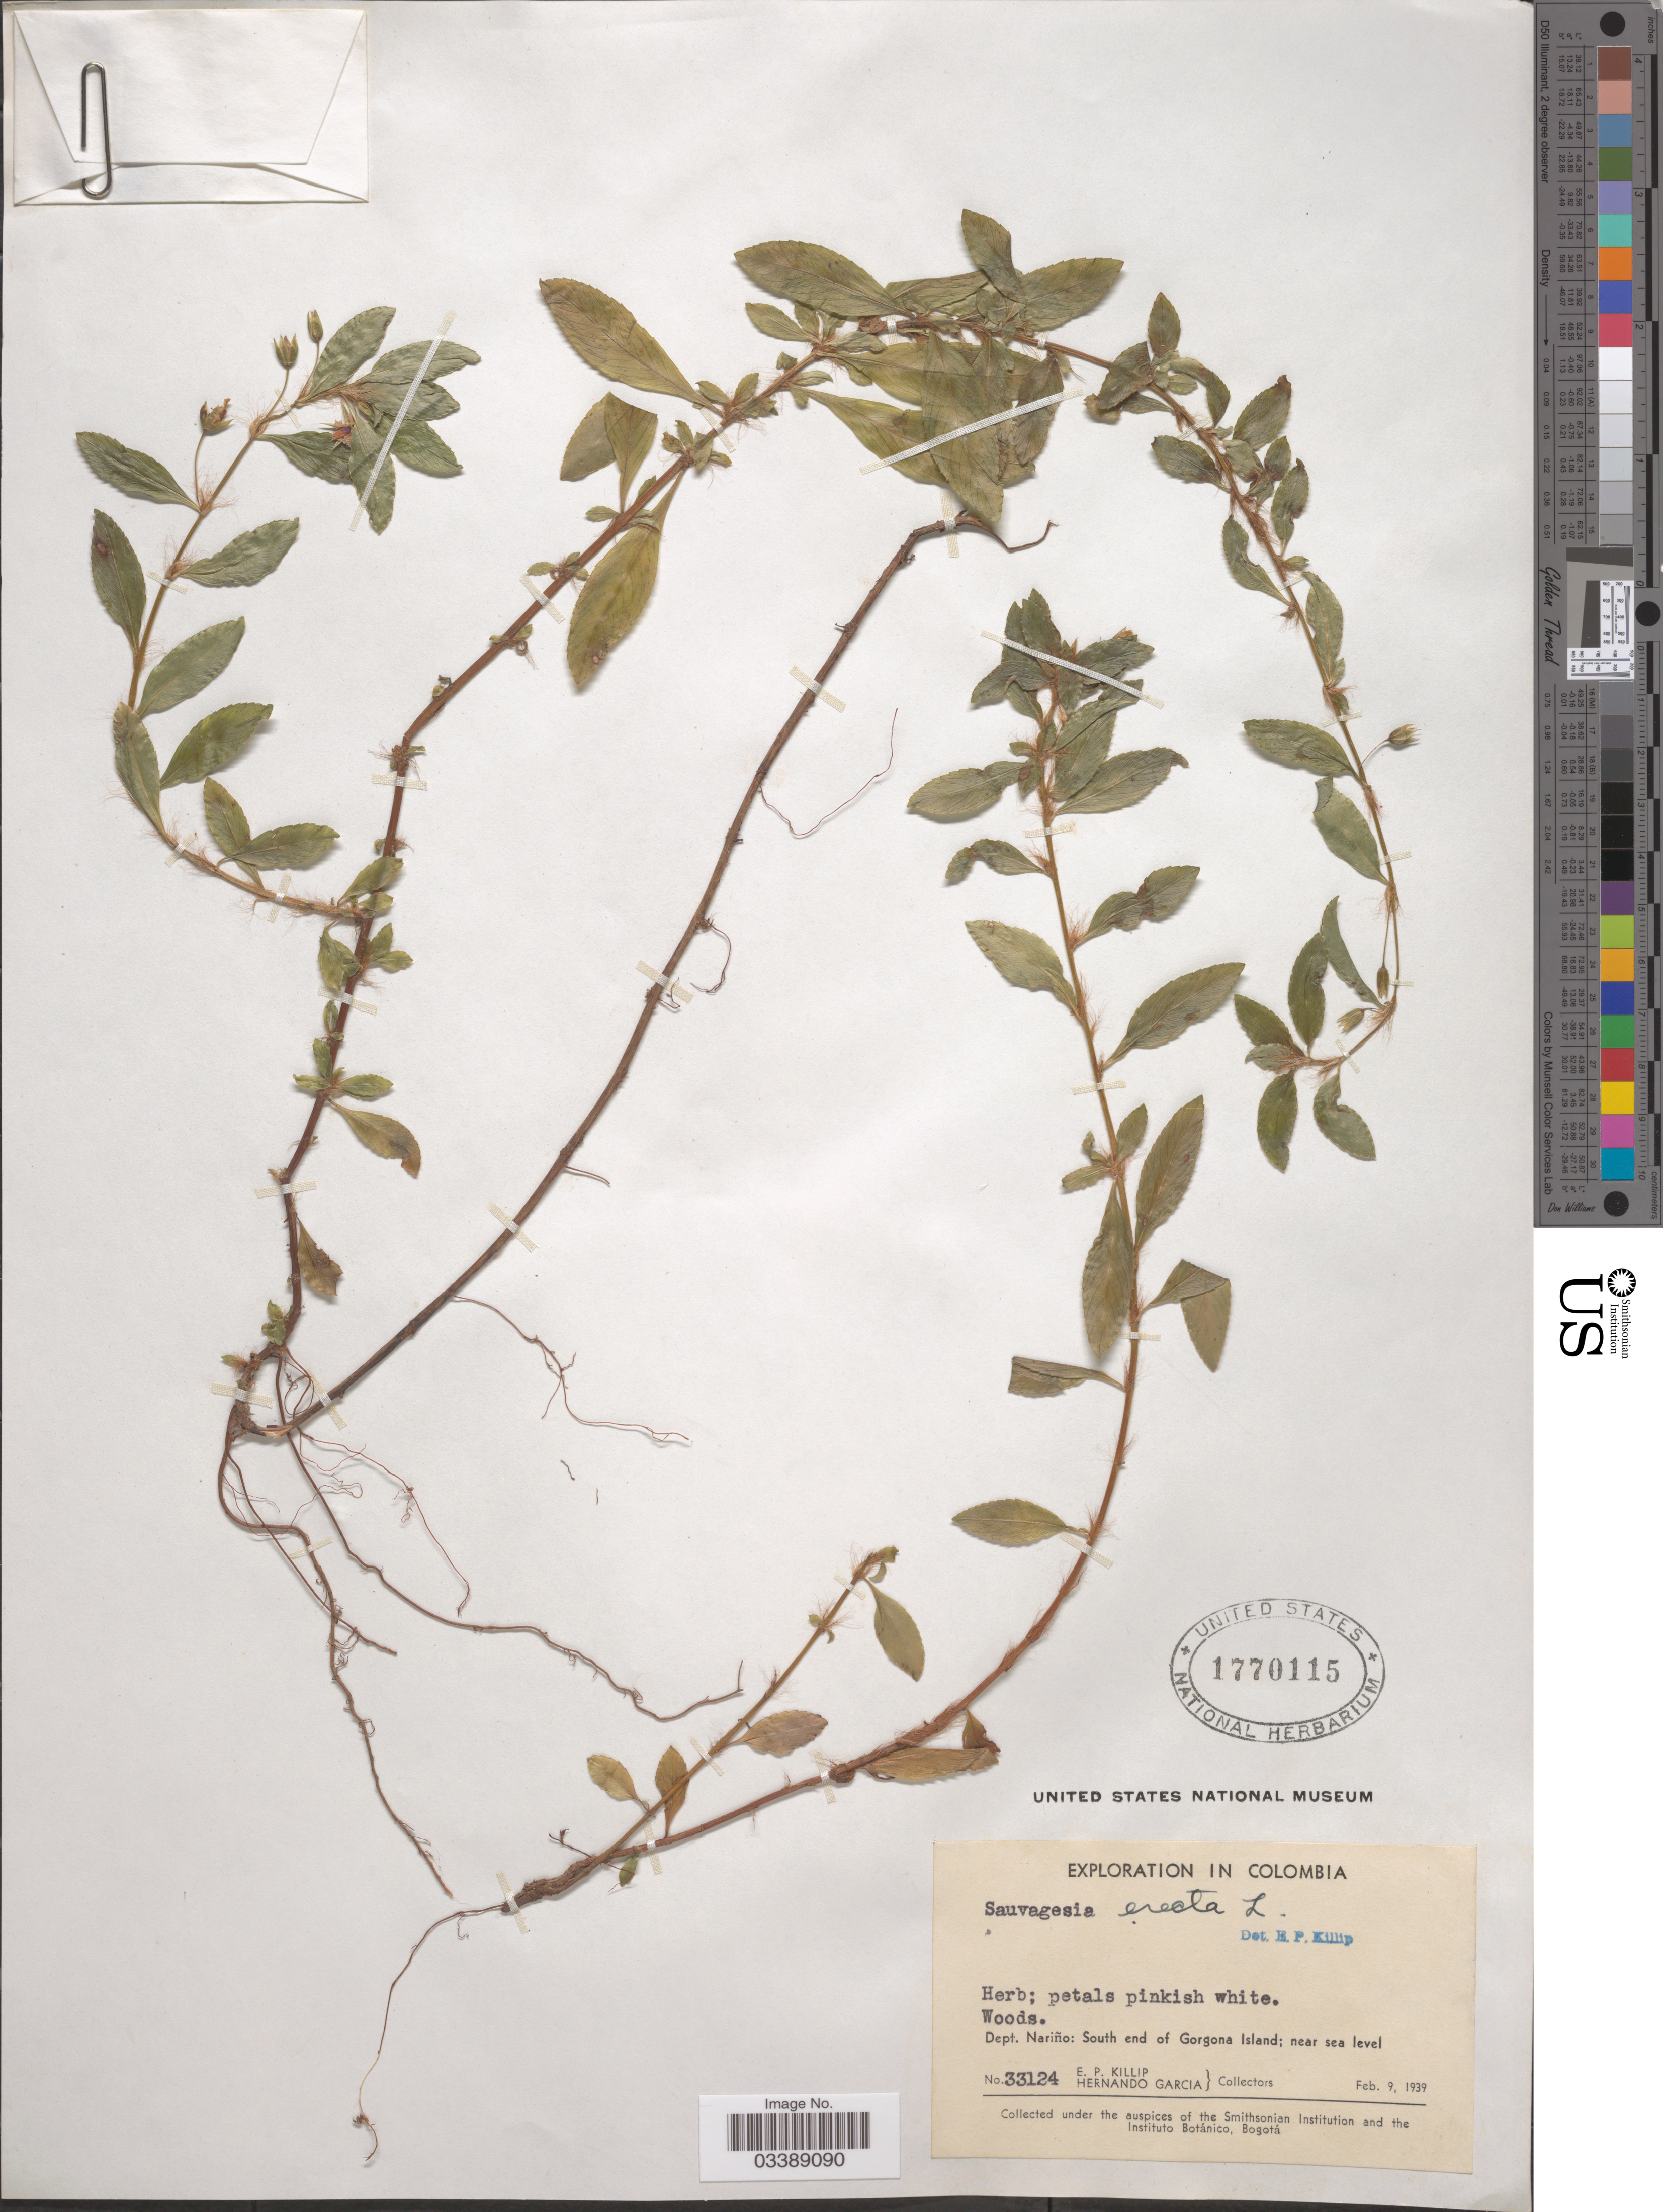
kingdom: Plantae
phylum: Tracheophyta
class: Magnoliopsida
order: Malpighiales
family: Ochnaceae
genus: Sauvagesia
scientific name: Sauvagesia erecta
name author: L.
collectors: E. P. Killip & H. Garcia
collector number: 33124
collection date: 1939-02-09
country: Colombia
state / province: Nariño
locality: Dept. Nariño: South end of Gorgona Island.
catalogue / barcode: US 1770115